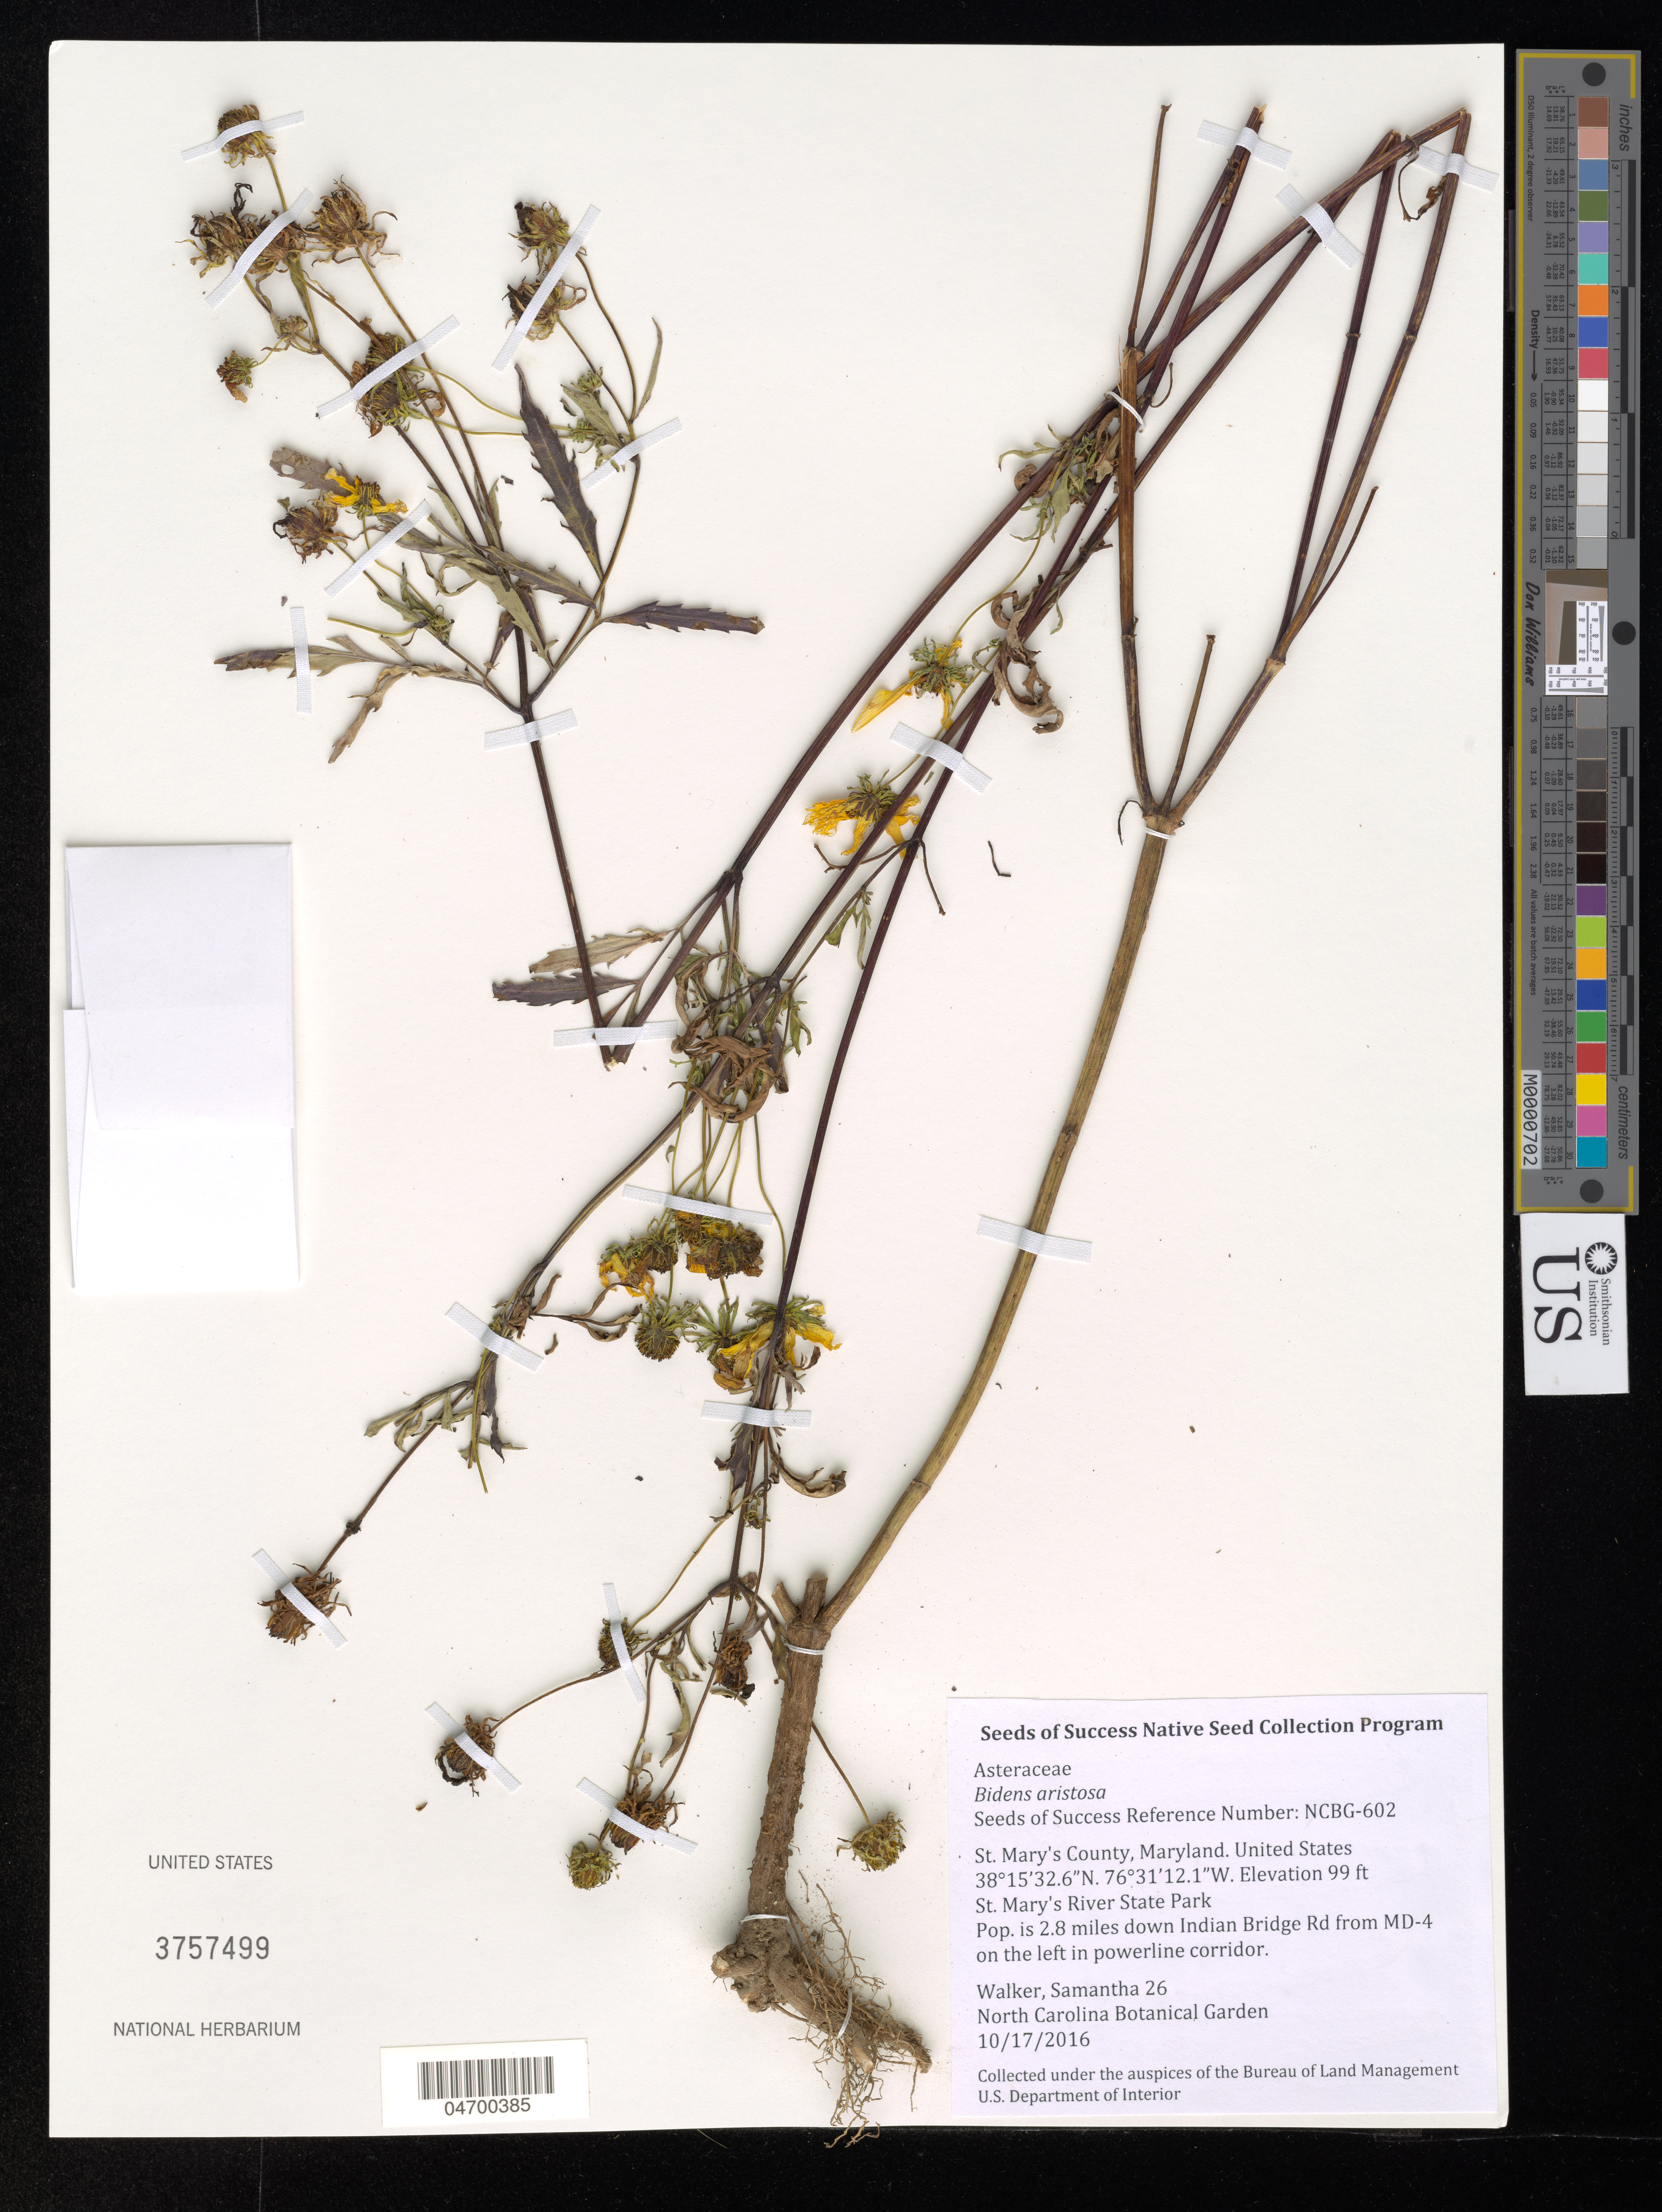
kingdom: Plantae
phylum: Tracheophyta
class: Magnoliopsida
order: Asterales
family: Asteraceae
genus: Bidens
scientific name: Bidens aristosa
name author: (Michx.) Britton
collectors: S. Walker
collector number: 26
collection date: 2016-10-17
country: United States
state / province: Maryland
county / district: St. Mary's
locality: St. Mary's County. St. Mary's River State Park. Pop. is 2.8 miles down Indian Bridge Rd from MD-4 on the left in powerline corridor.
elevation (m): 30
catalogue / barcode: US 3757499